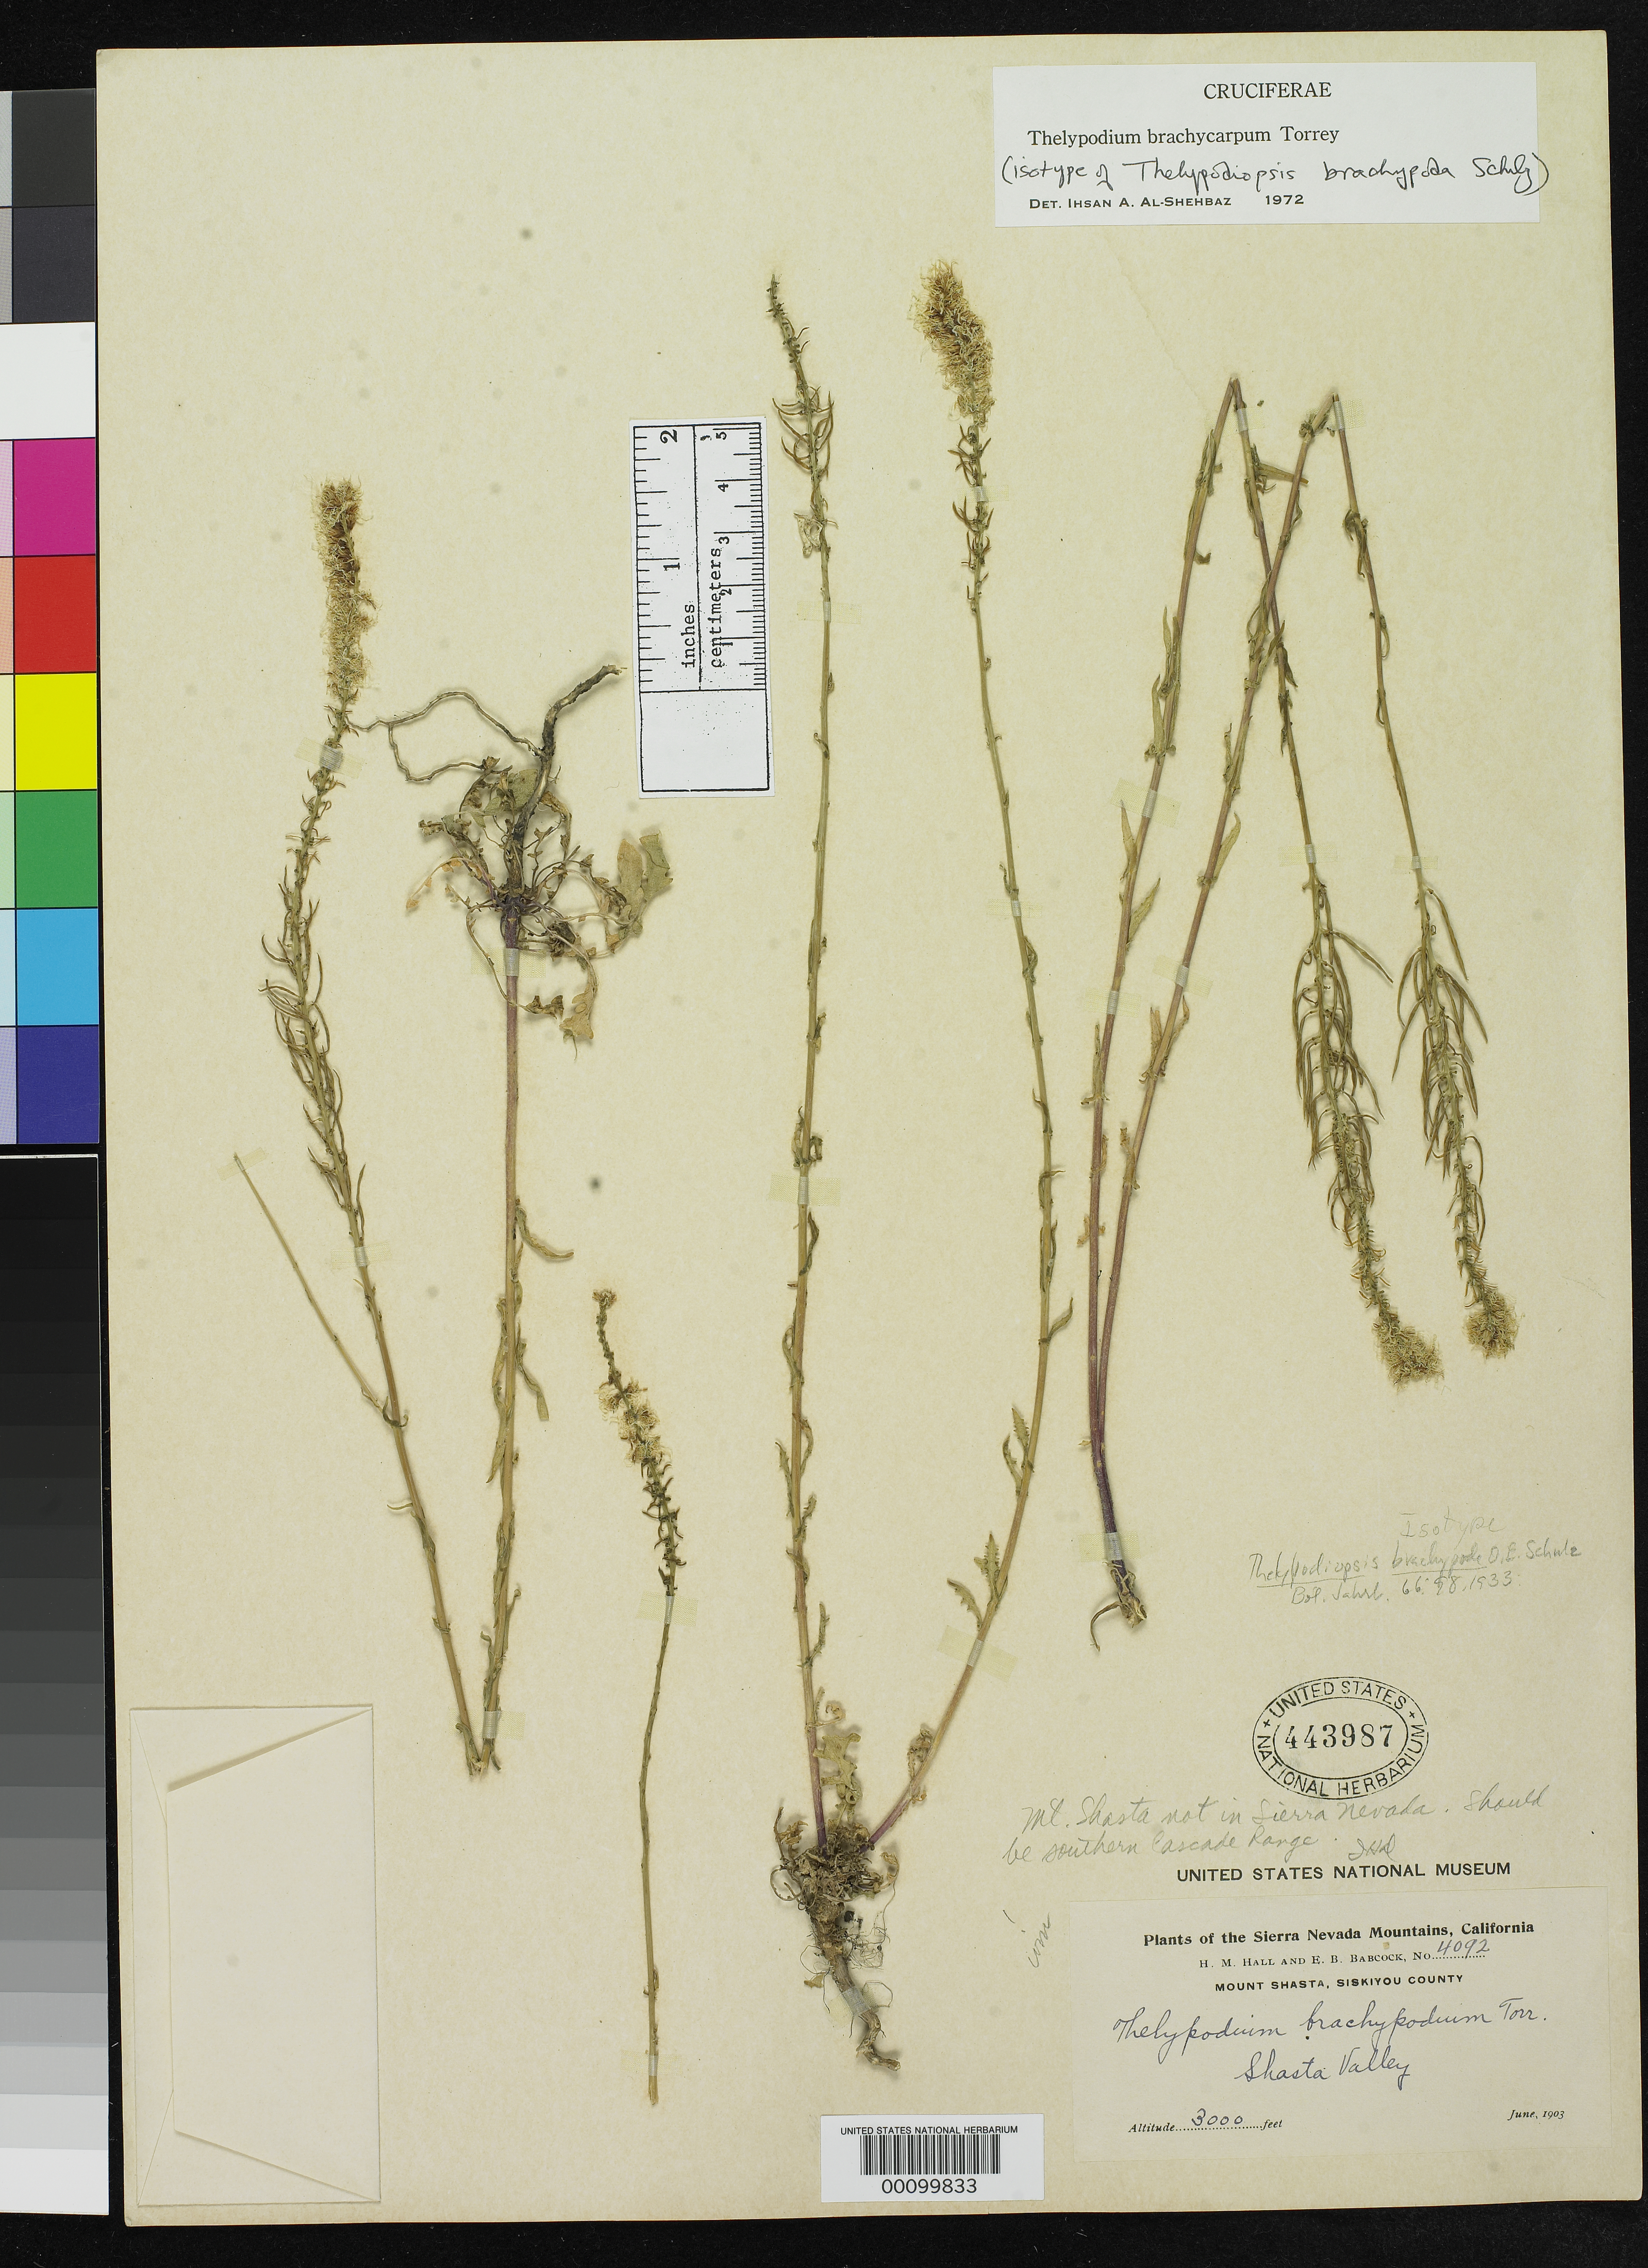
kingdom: Plantae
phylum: Tracheophyta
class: Magnoliopsida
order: Brassicales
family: Brassicaceae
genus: Thelypodiopsis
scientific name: Thelypodiopsis brachypoda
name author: O.E. Schulz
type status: Isotype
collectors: H. M. Hall & E. B. Babcock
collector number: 4092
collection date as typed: Jun 1903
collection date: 1903-06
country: United States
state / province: California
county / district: Siskiyou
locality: Shasta Valley; alt. 3000 Ft.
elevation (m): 914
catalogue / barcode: US 443987